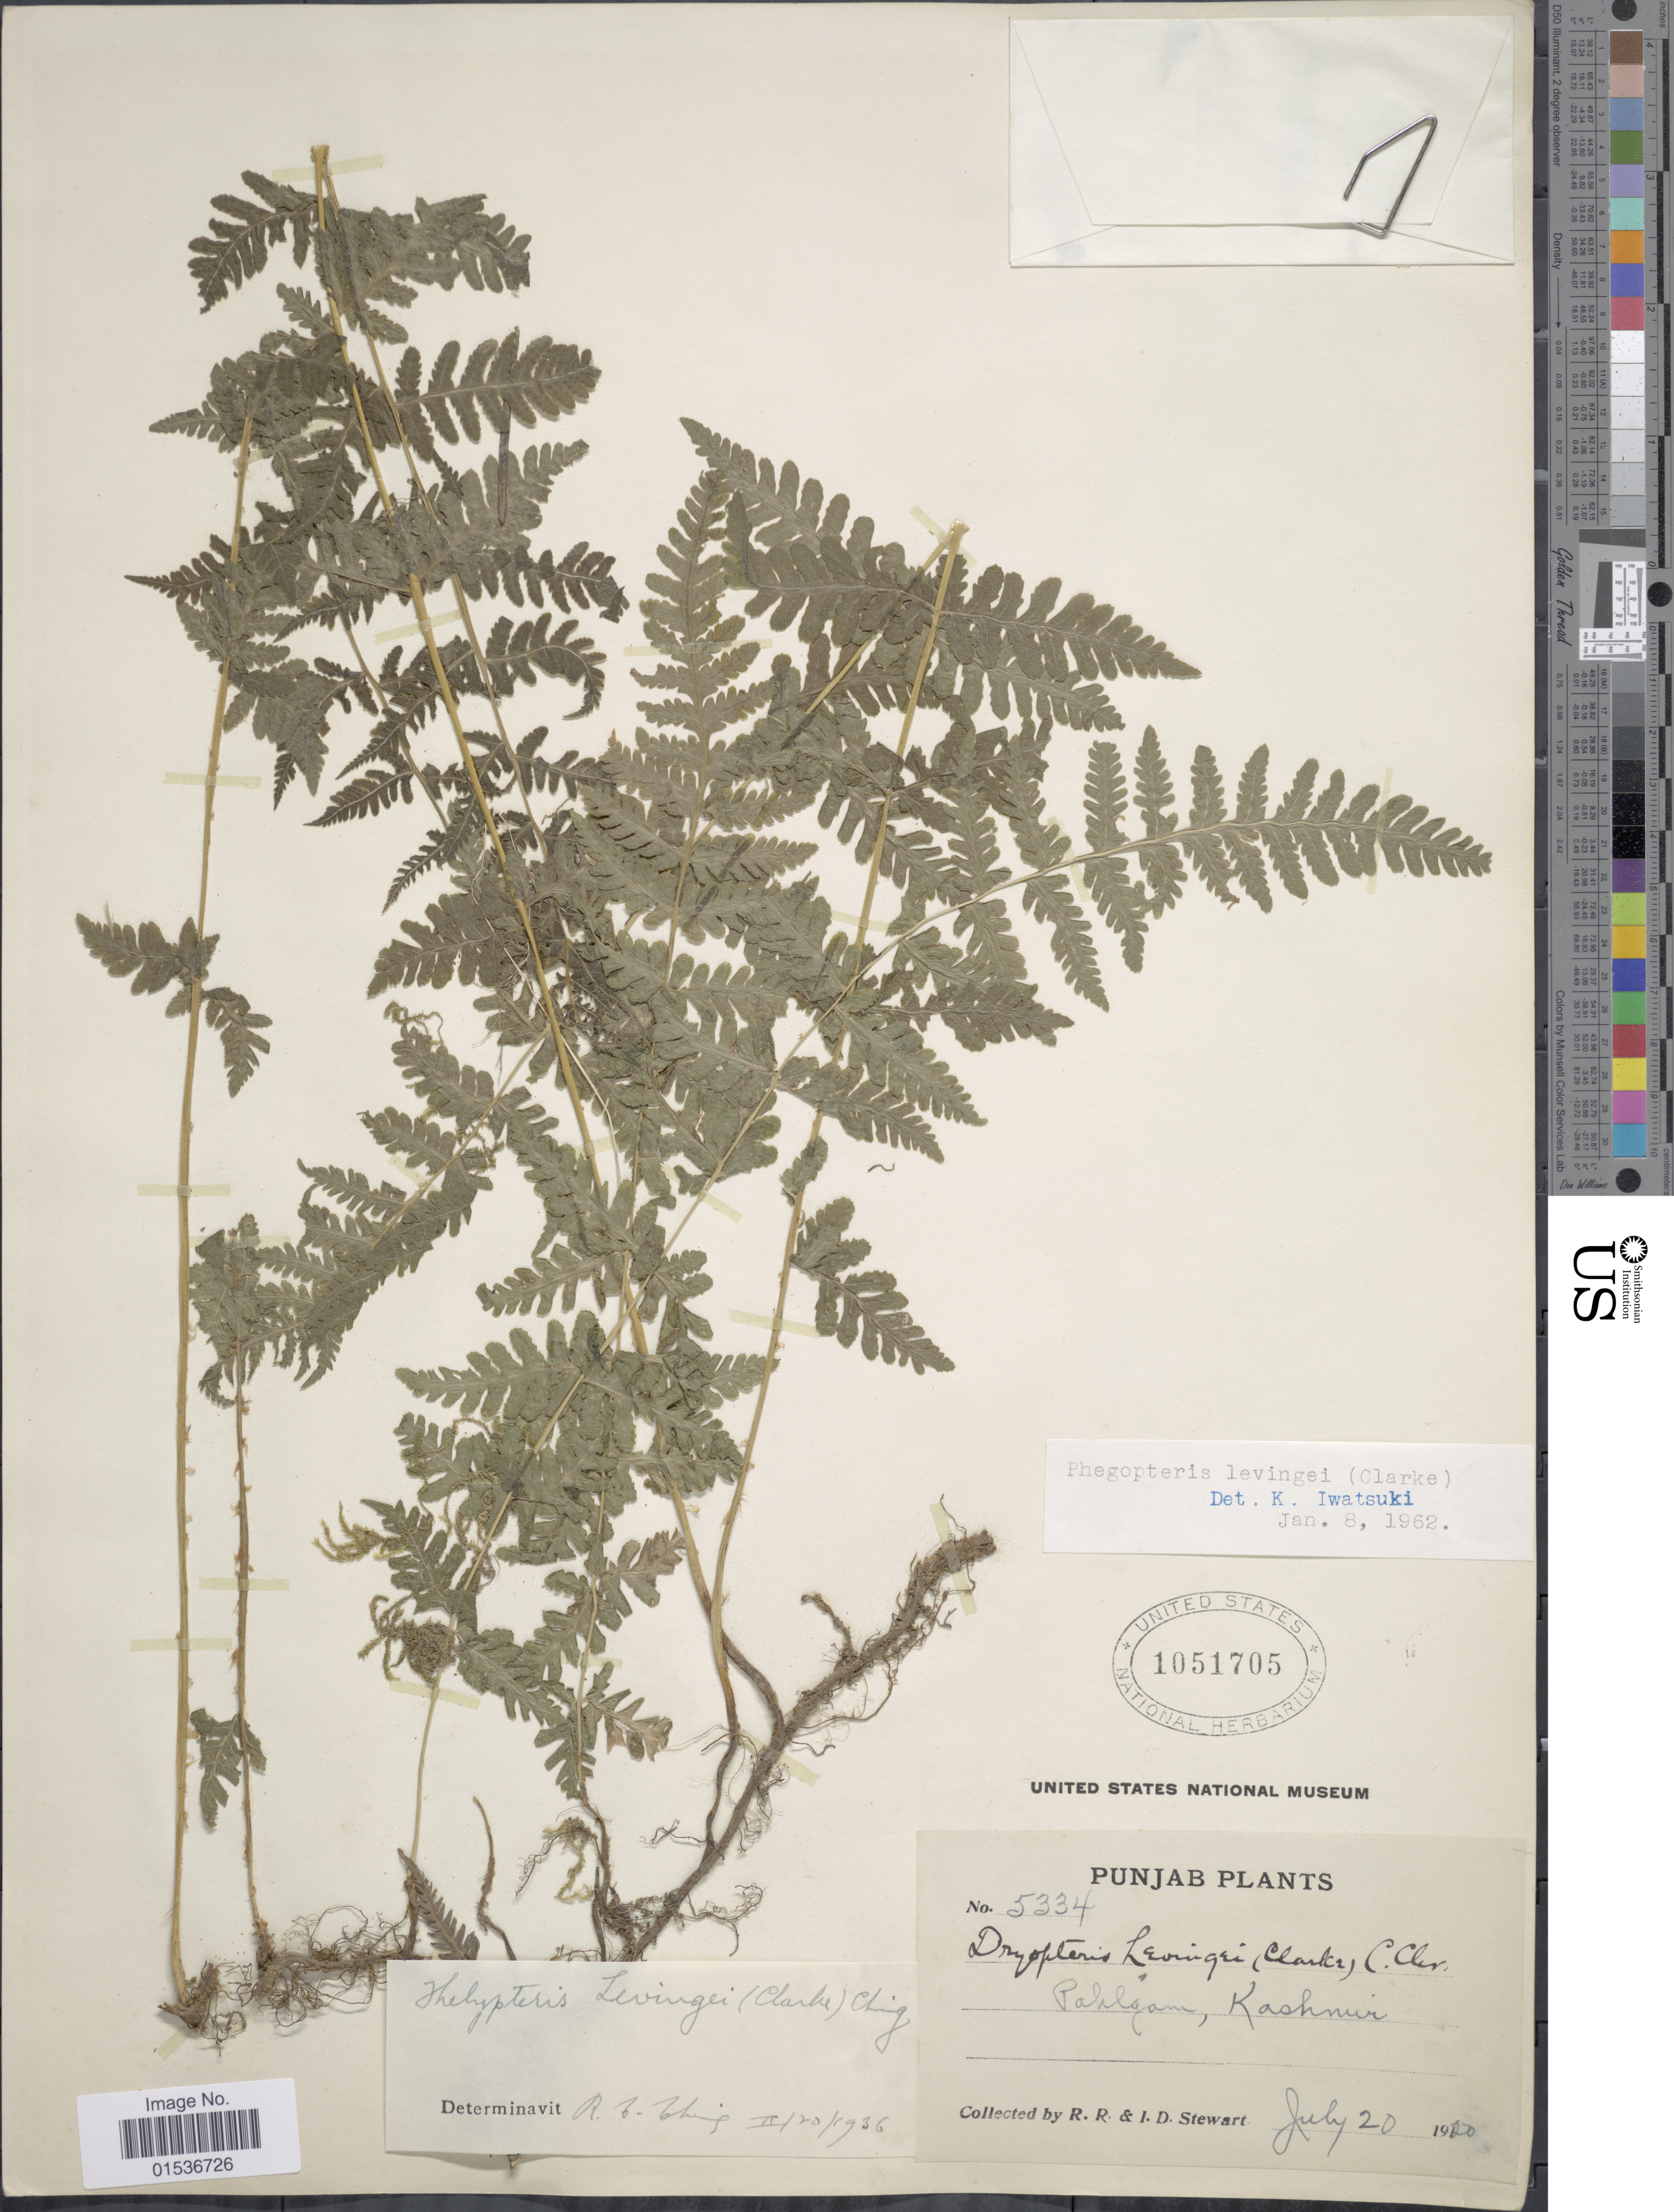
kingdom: Plantae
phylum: Tracheophyta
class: Polypodiopsida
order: Polypodiales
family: Thelypteridaceae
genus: Pseudophegopteris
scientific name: Pseudophegopteris levingei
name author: (C.B. Clarke) Ching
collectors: R. R. Stewart & I. Stewart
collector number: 5334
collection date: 1920-07-20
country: India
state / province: Punjab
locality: Punjab, Paklgam, Kashmir.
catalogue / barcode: US 1051705